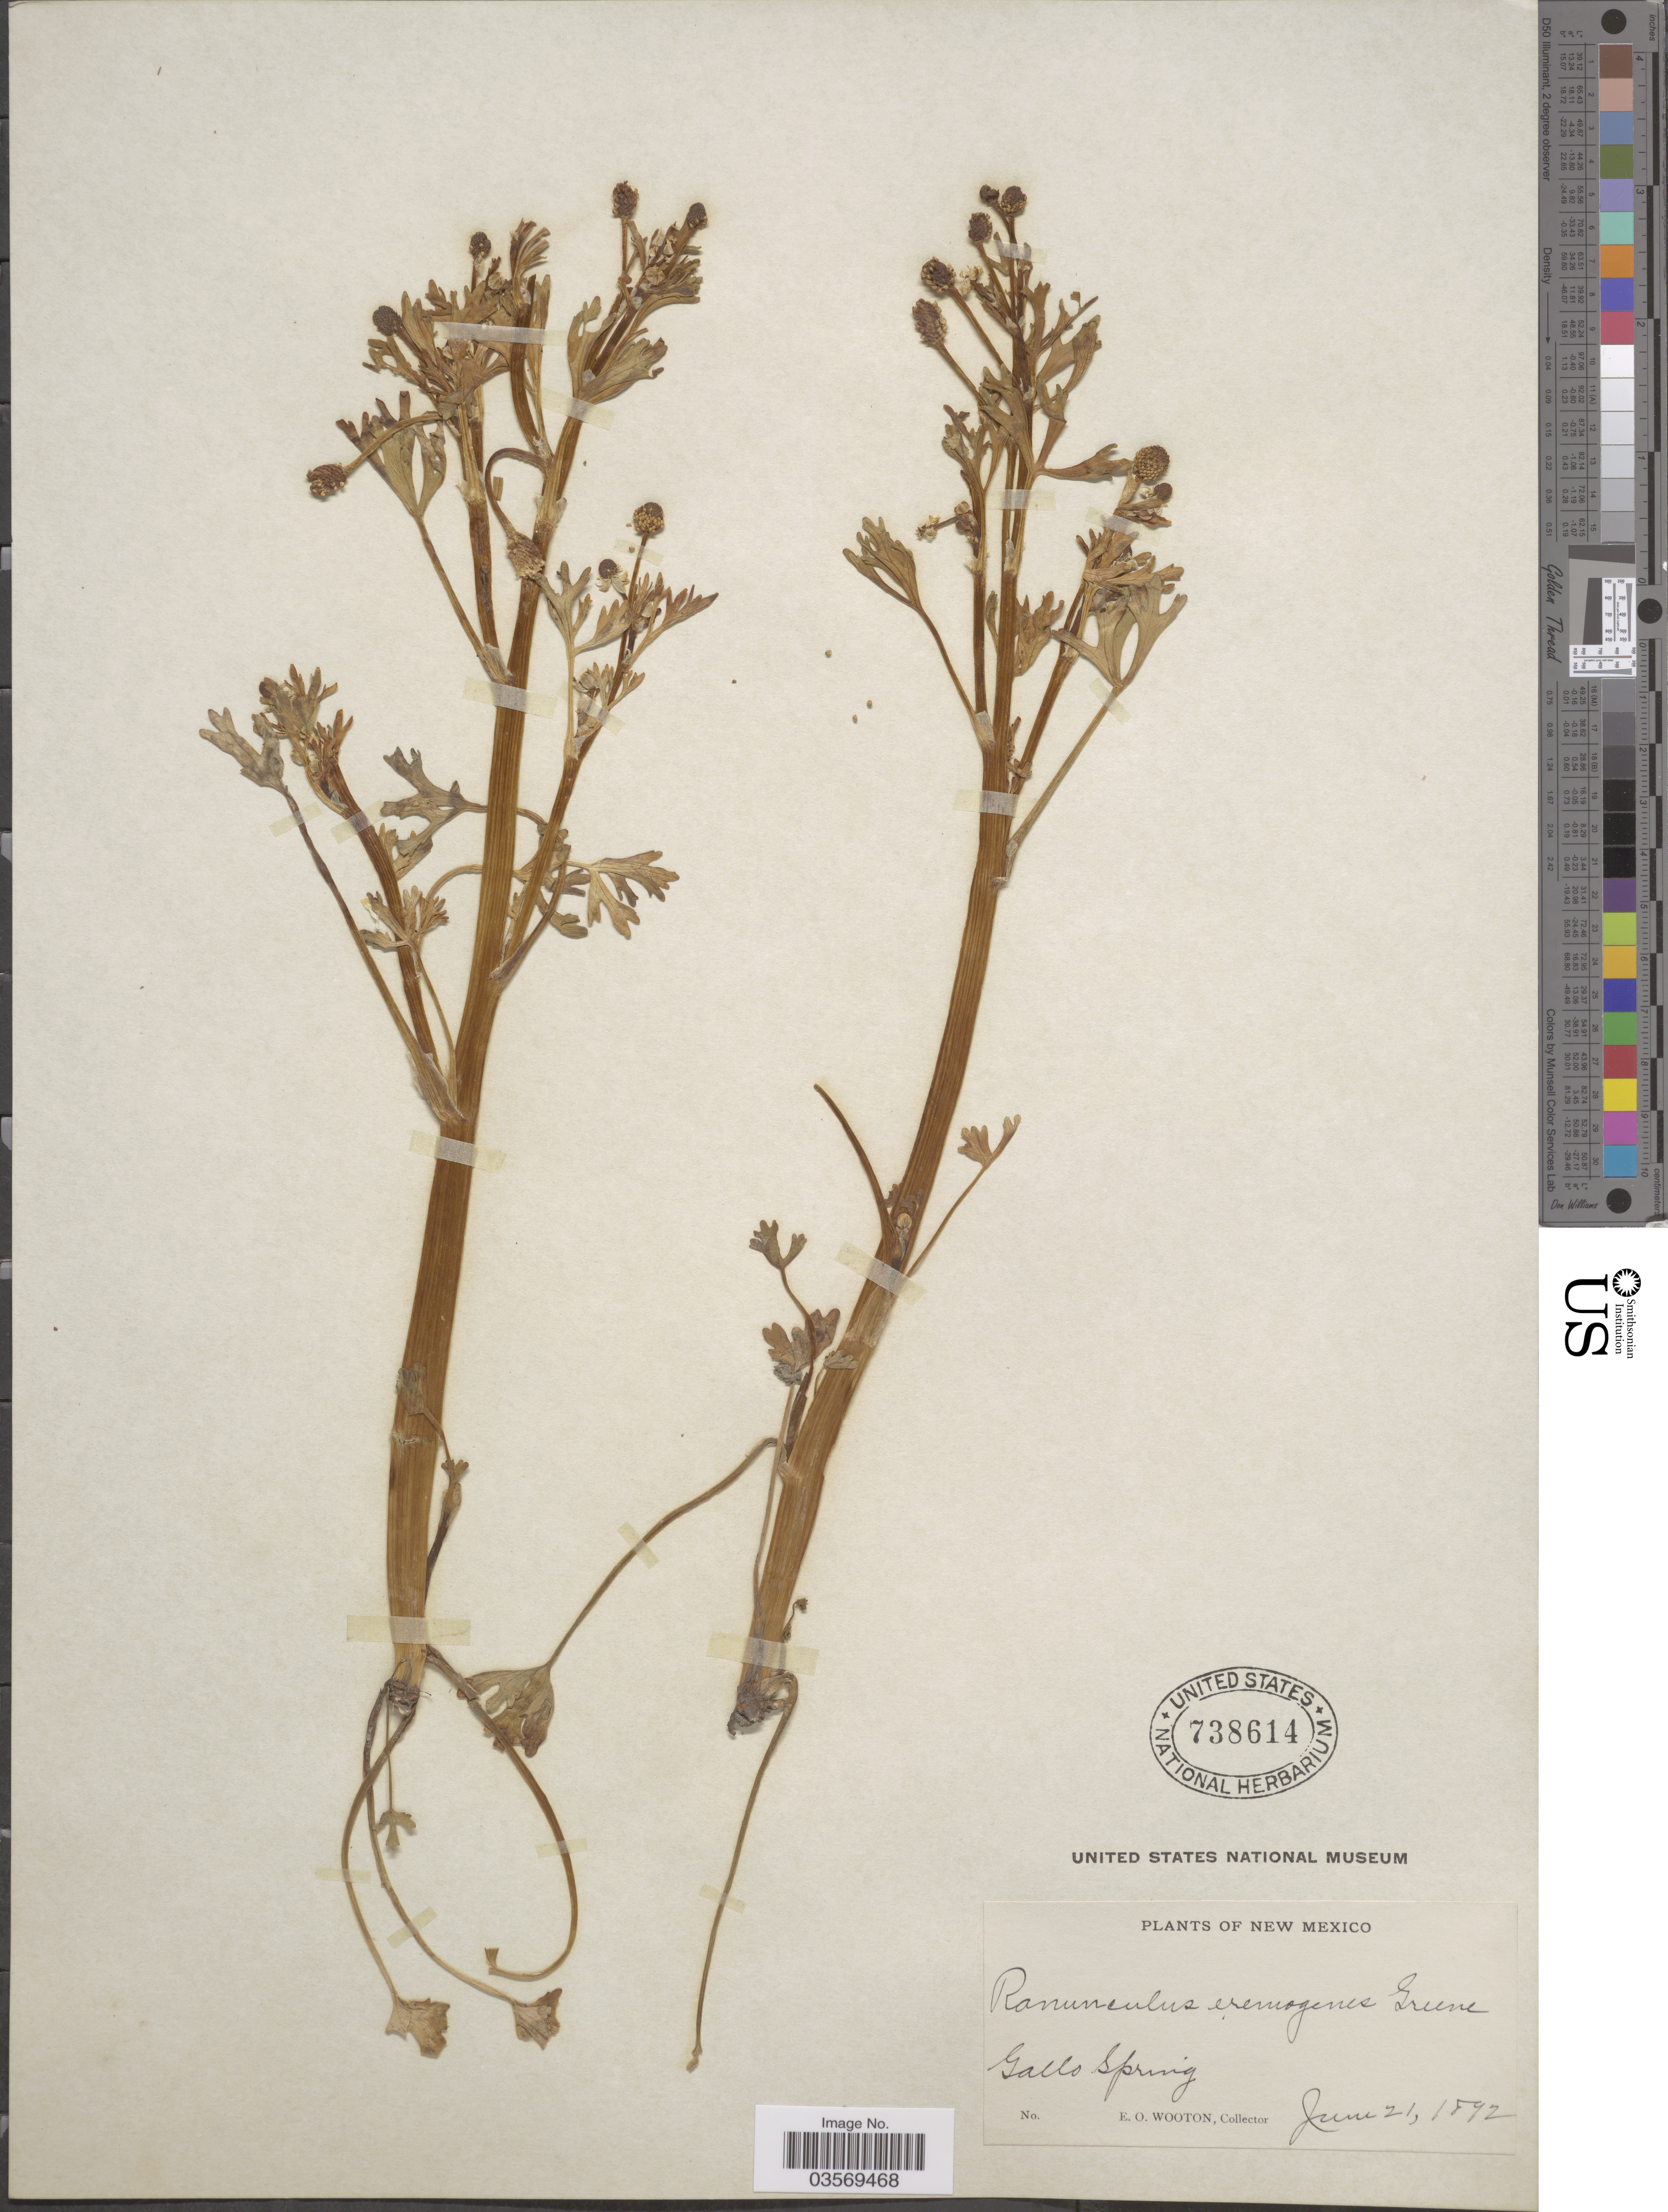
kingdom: Plantae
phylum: Tracheophyta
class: Magnoliopsida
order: Ranunculales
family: Ranunculaceae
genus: Ranunculus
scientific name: Ranunculus sceleratus var. multifidus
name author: Nutt.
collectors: E. O. Wooton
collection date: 1892-06-21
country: United States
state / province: New Mexico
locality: Gallo Spring.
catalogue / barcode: US 738614